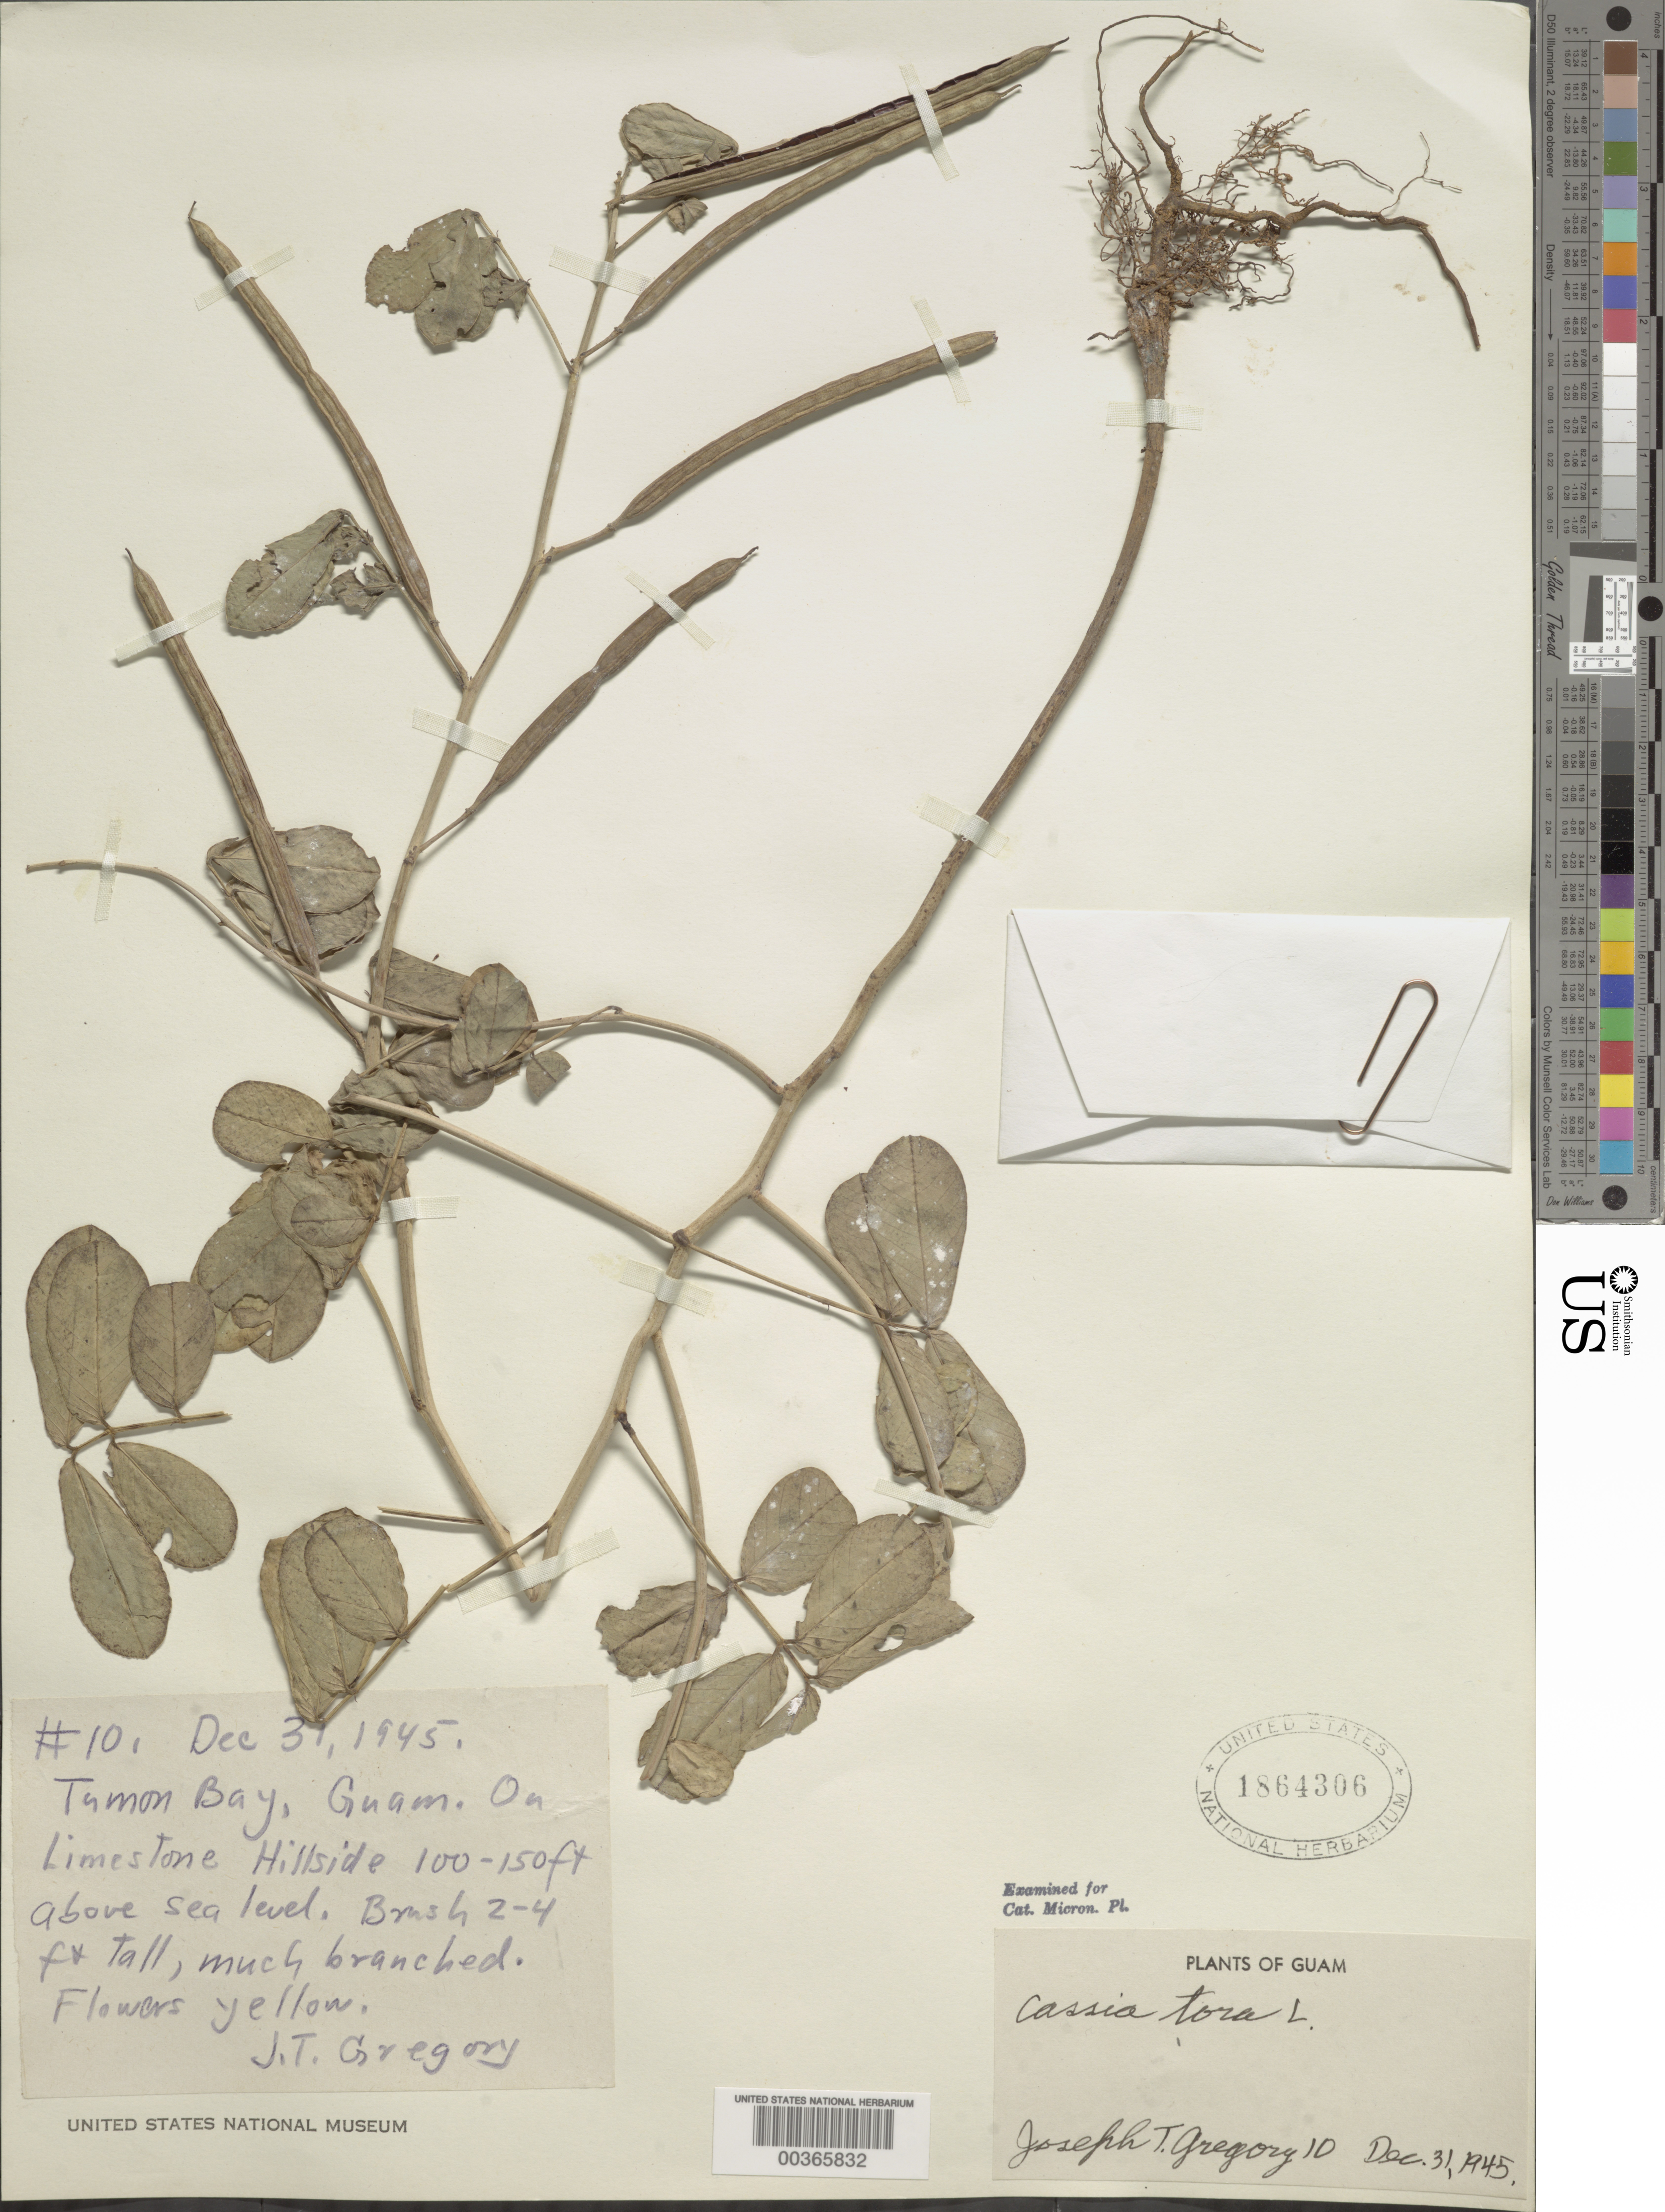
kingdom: Plantae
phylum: Tracheophyta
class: Magnoliopsida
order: Fabales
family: Fabaceae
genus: Senna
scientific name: Senna tora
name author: (L.) Roxb.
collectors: J. Gregory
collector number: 10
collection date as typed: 31 Dec 1945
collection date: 1945-12-31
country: Guam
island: Guam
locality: Tumon bay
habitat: On limestone hillside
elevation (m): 30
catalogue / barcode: US 1864306